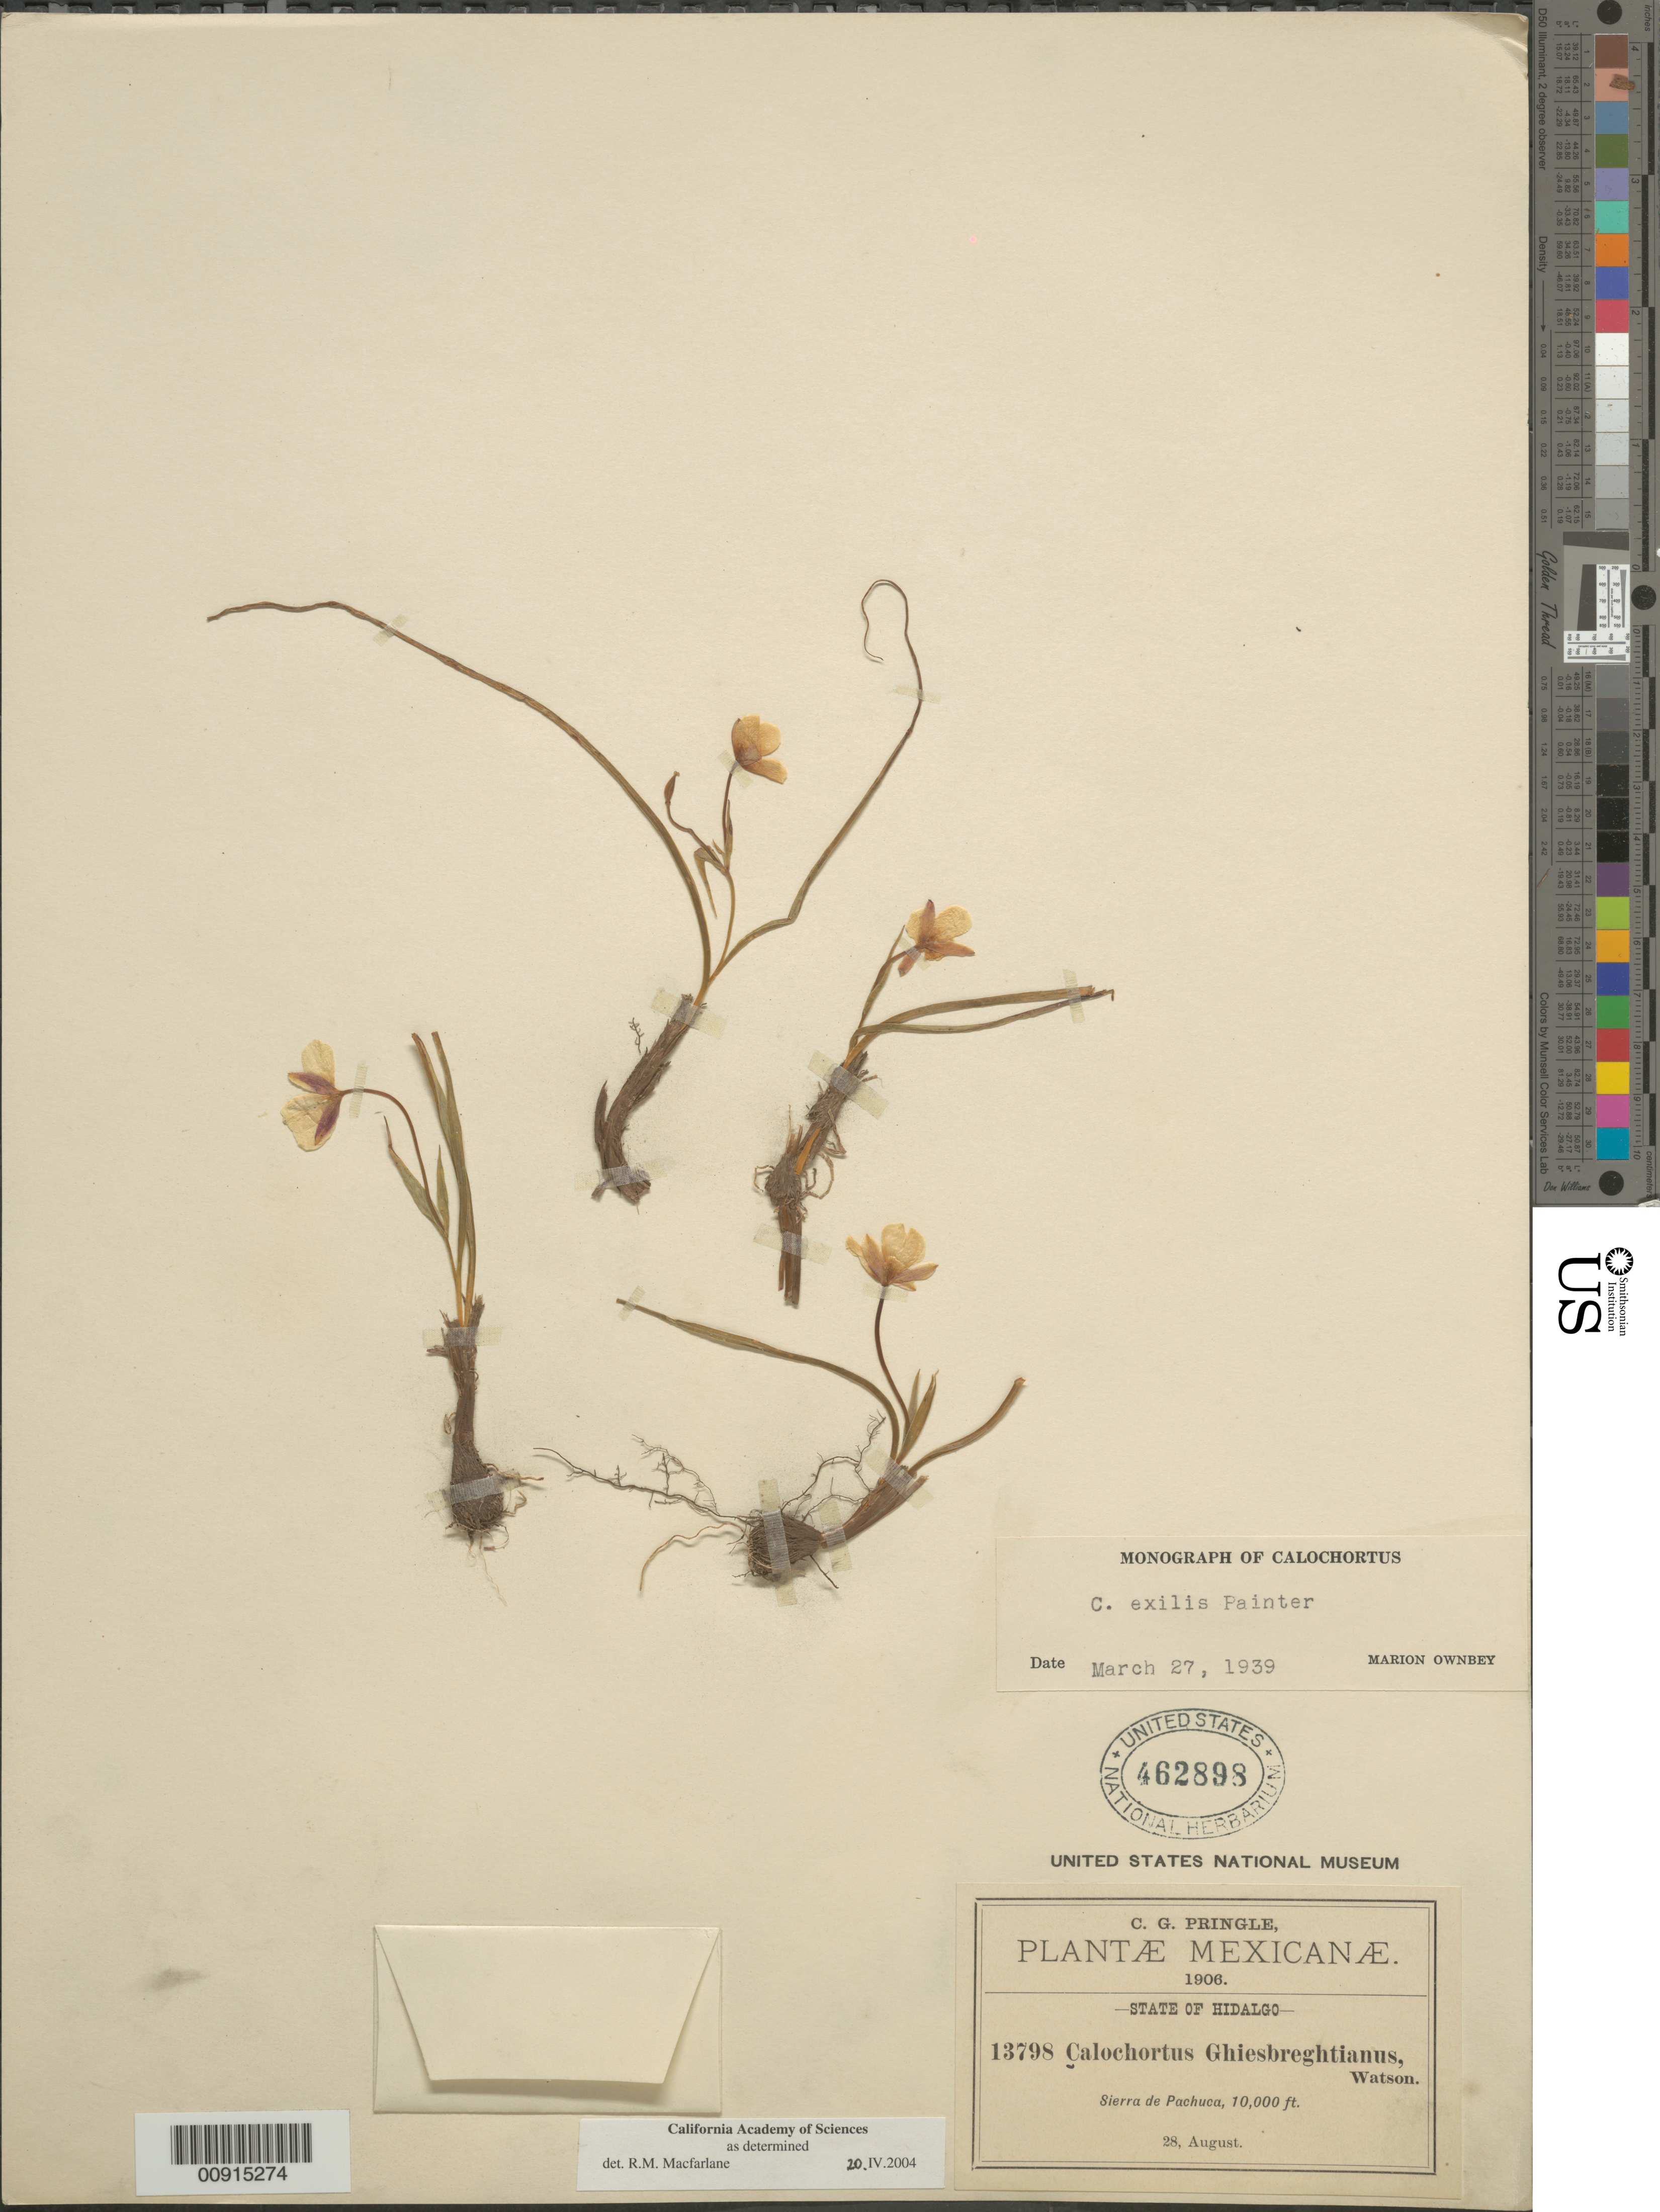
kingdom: Plantae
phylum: Tracheophyta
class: Liliopsida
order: Liliales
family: Liliaceae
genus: Calochortus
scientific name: Calochortus exilis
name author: J.H. Painter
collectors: C. G. Pringle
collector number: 13798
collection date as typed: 28 Aug 1906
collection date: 1906-08-28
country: Mexico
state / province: Hidalgo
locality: Sierra de Pachuca, State of Hidalgo.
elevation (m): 3048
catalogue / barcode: US 462898